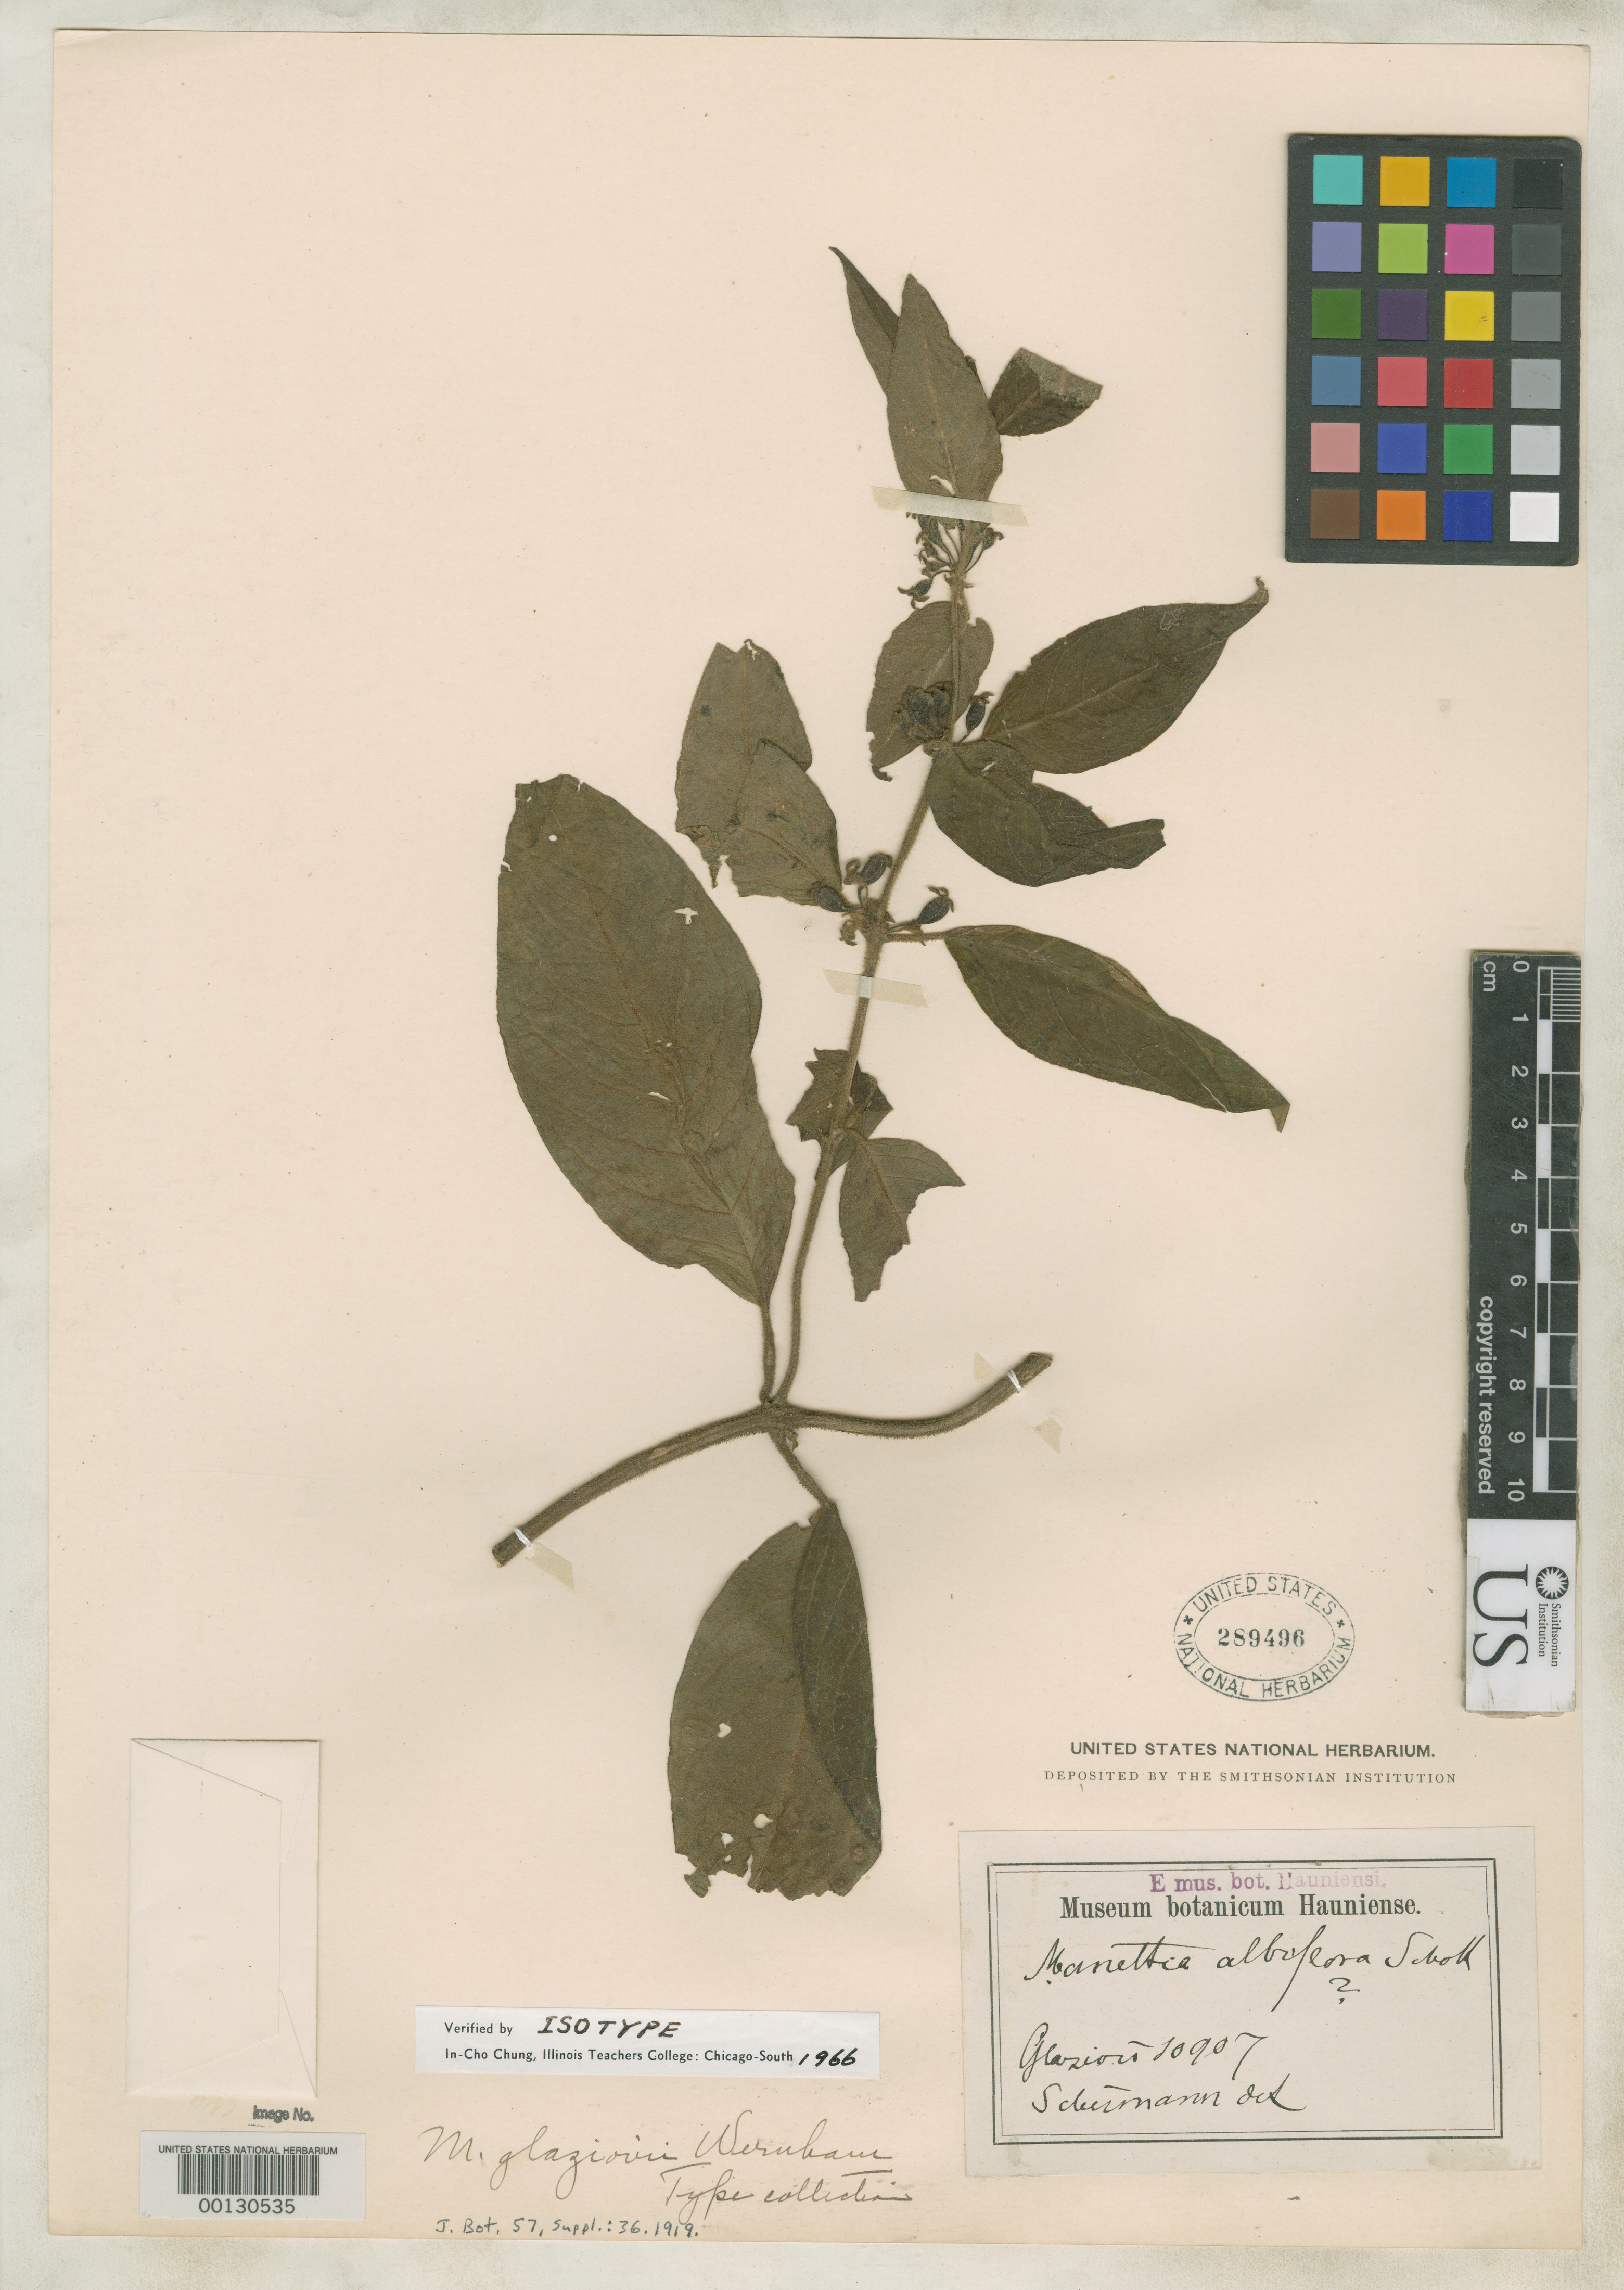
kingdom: Plantae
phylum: Tracheophyta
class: Magnoliopsida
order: Gentianales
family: Rubiaceae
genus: Manettia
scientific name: Manettia glaziovii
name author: Wernham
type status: Isotype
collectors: A. F. M. Glaziou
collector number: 1097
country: Brazil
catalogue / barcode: US 289496